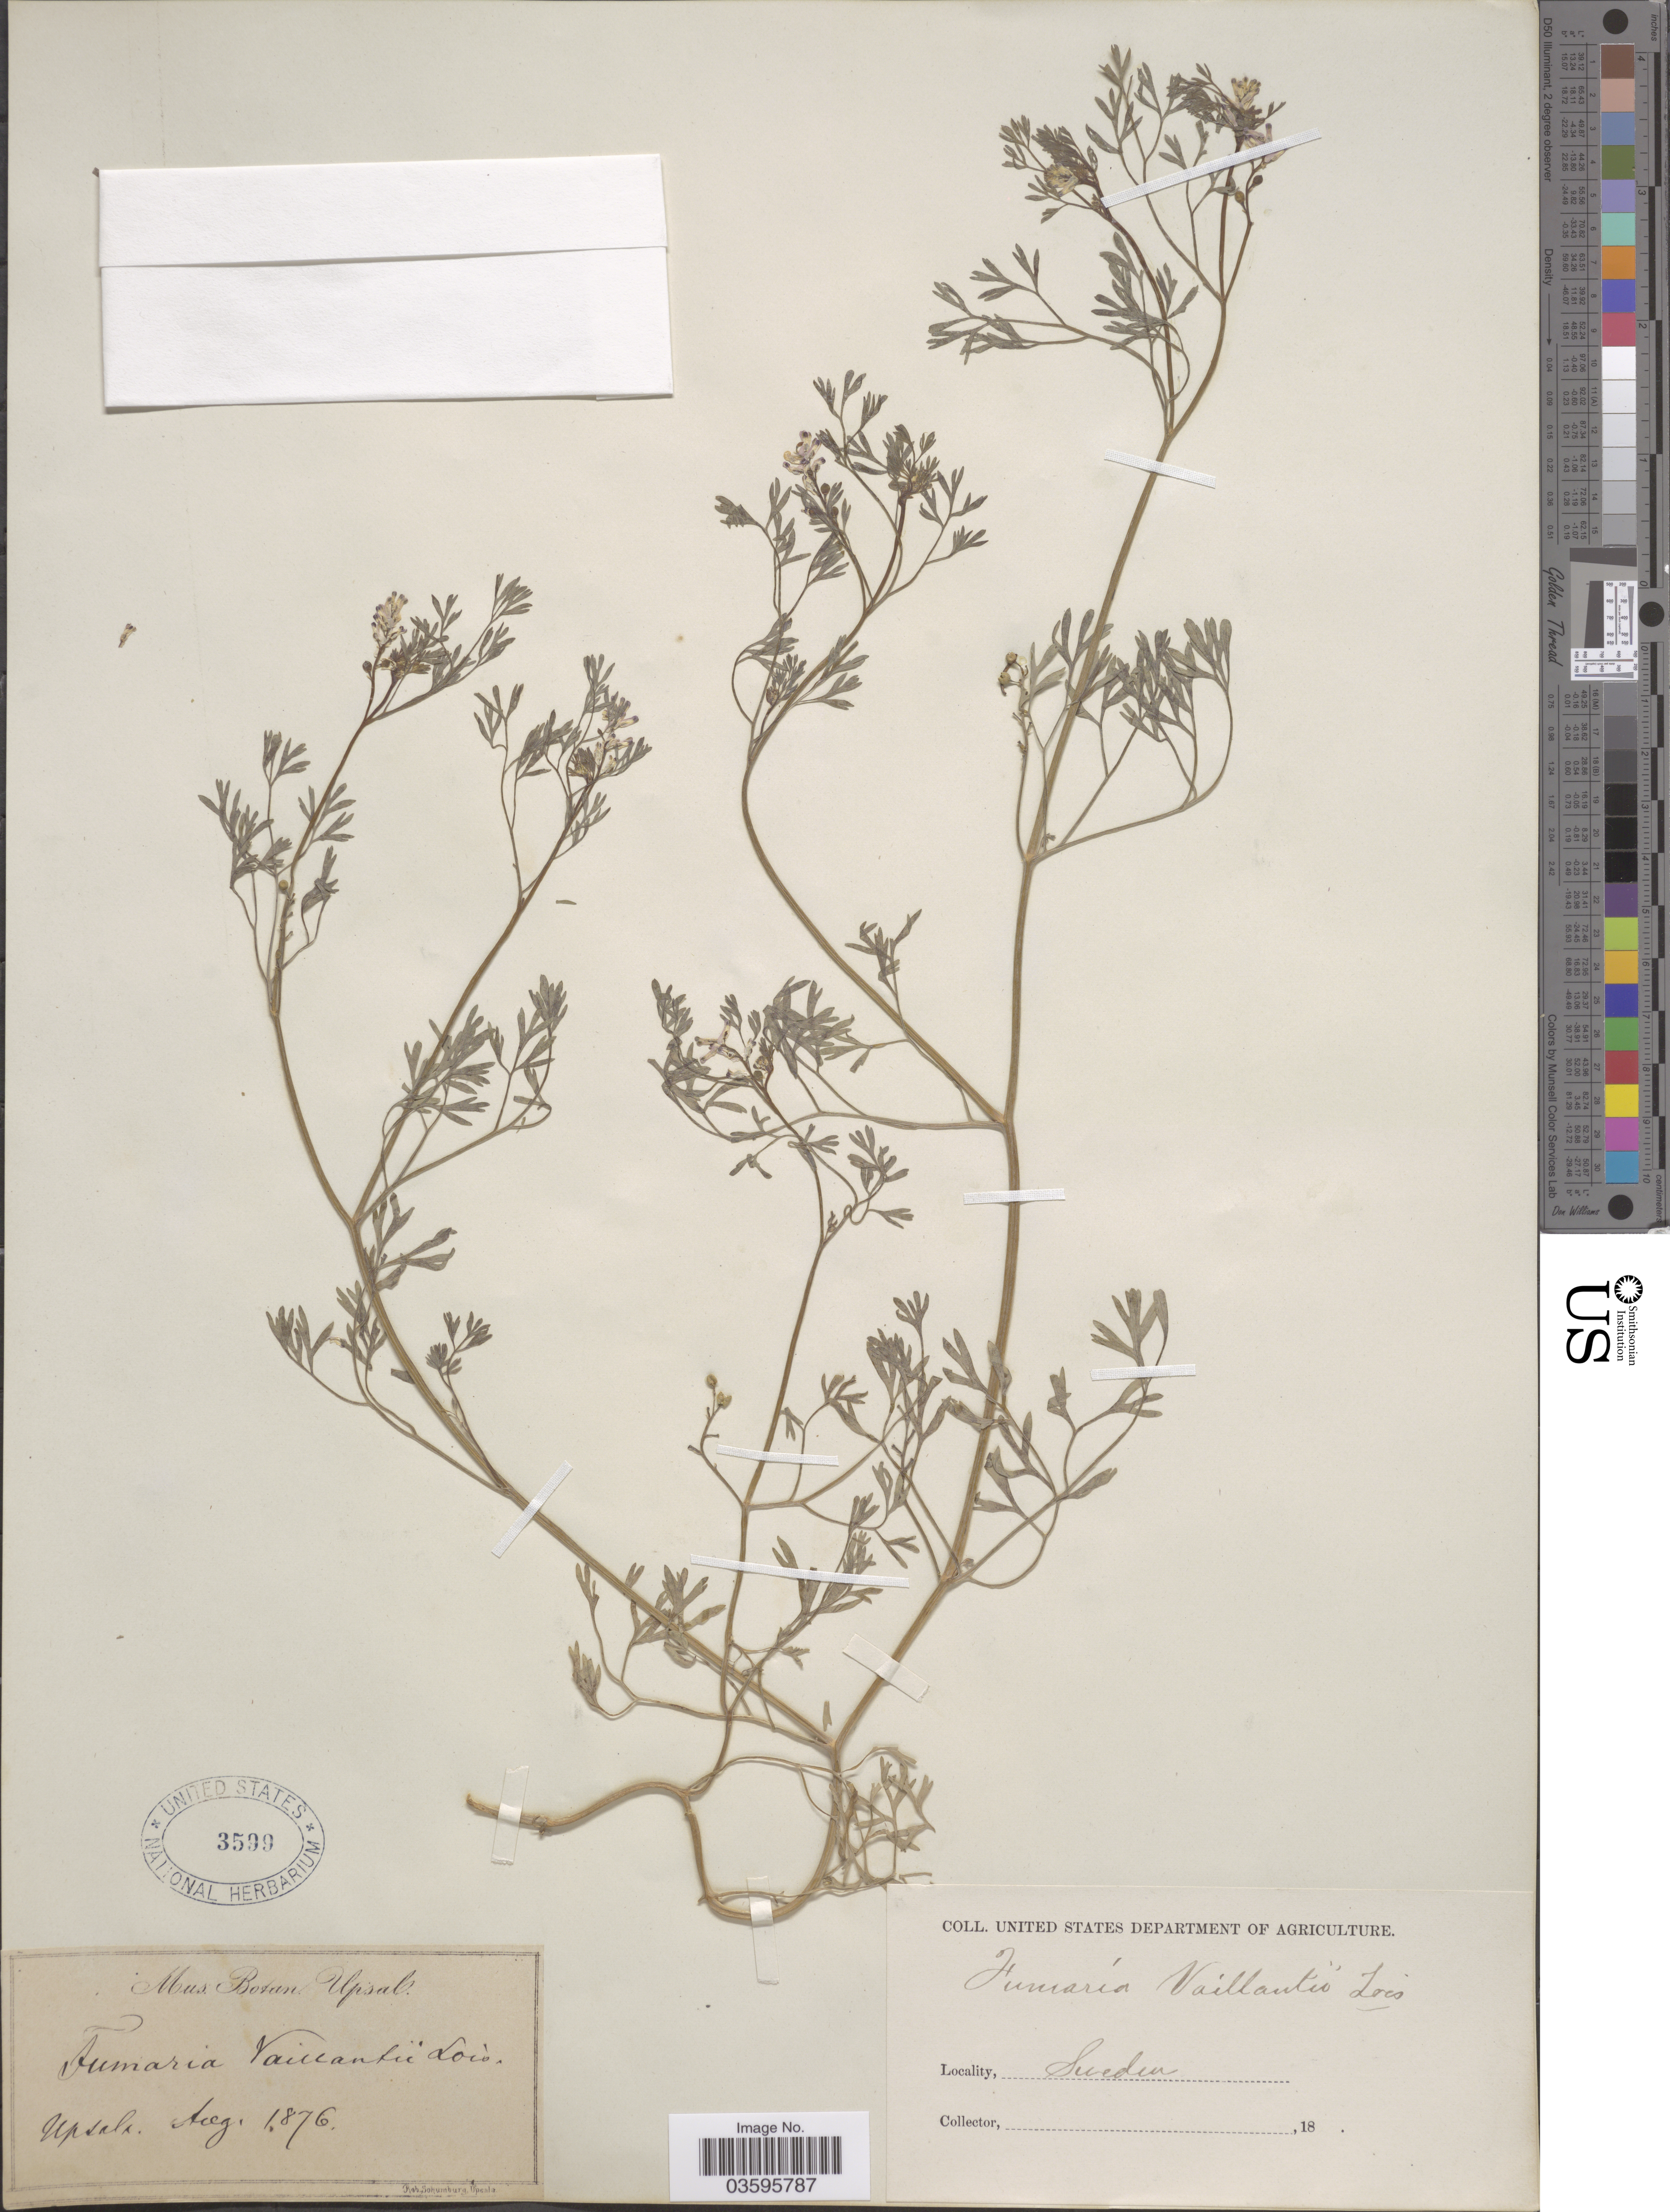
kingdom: Plantae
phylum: Tracheophyta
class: Magnoliopsida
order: Ranunculales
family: Papaveraceae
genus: Fumaria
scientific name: Fumaria vaillantii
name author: Loisel.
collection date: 1876-08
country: Sweden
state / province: Uppsala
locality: Upsala.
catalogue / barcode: US 3599